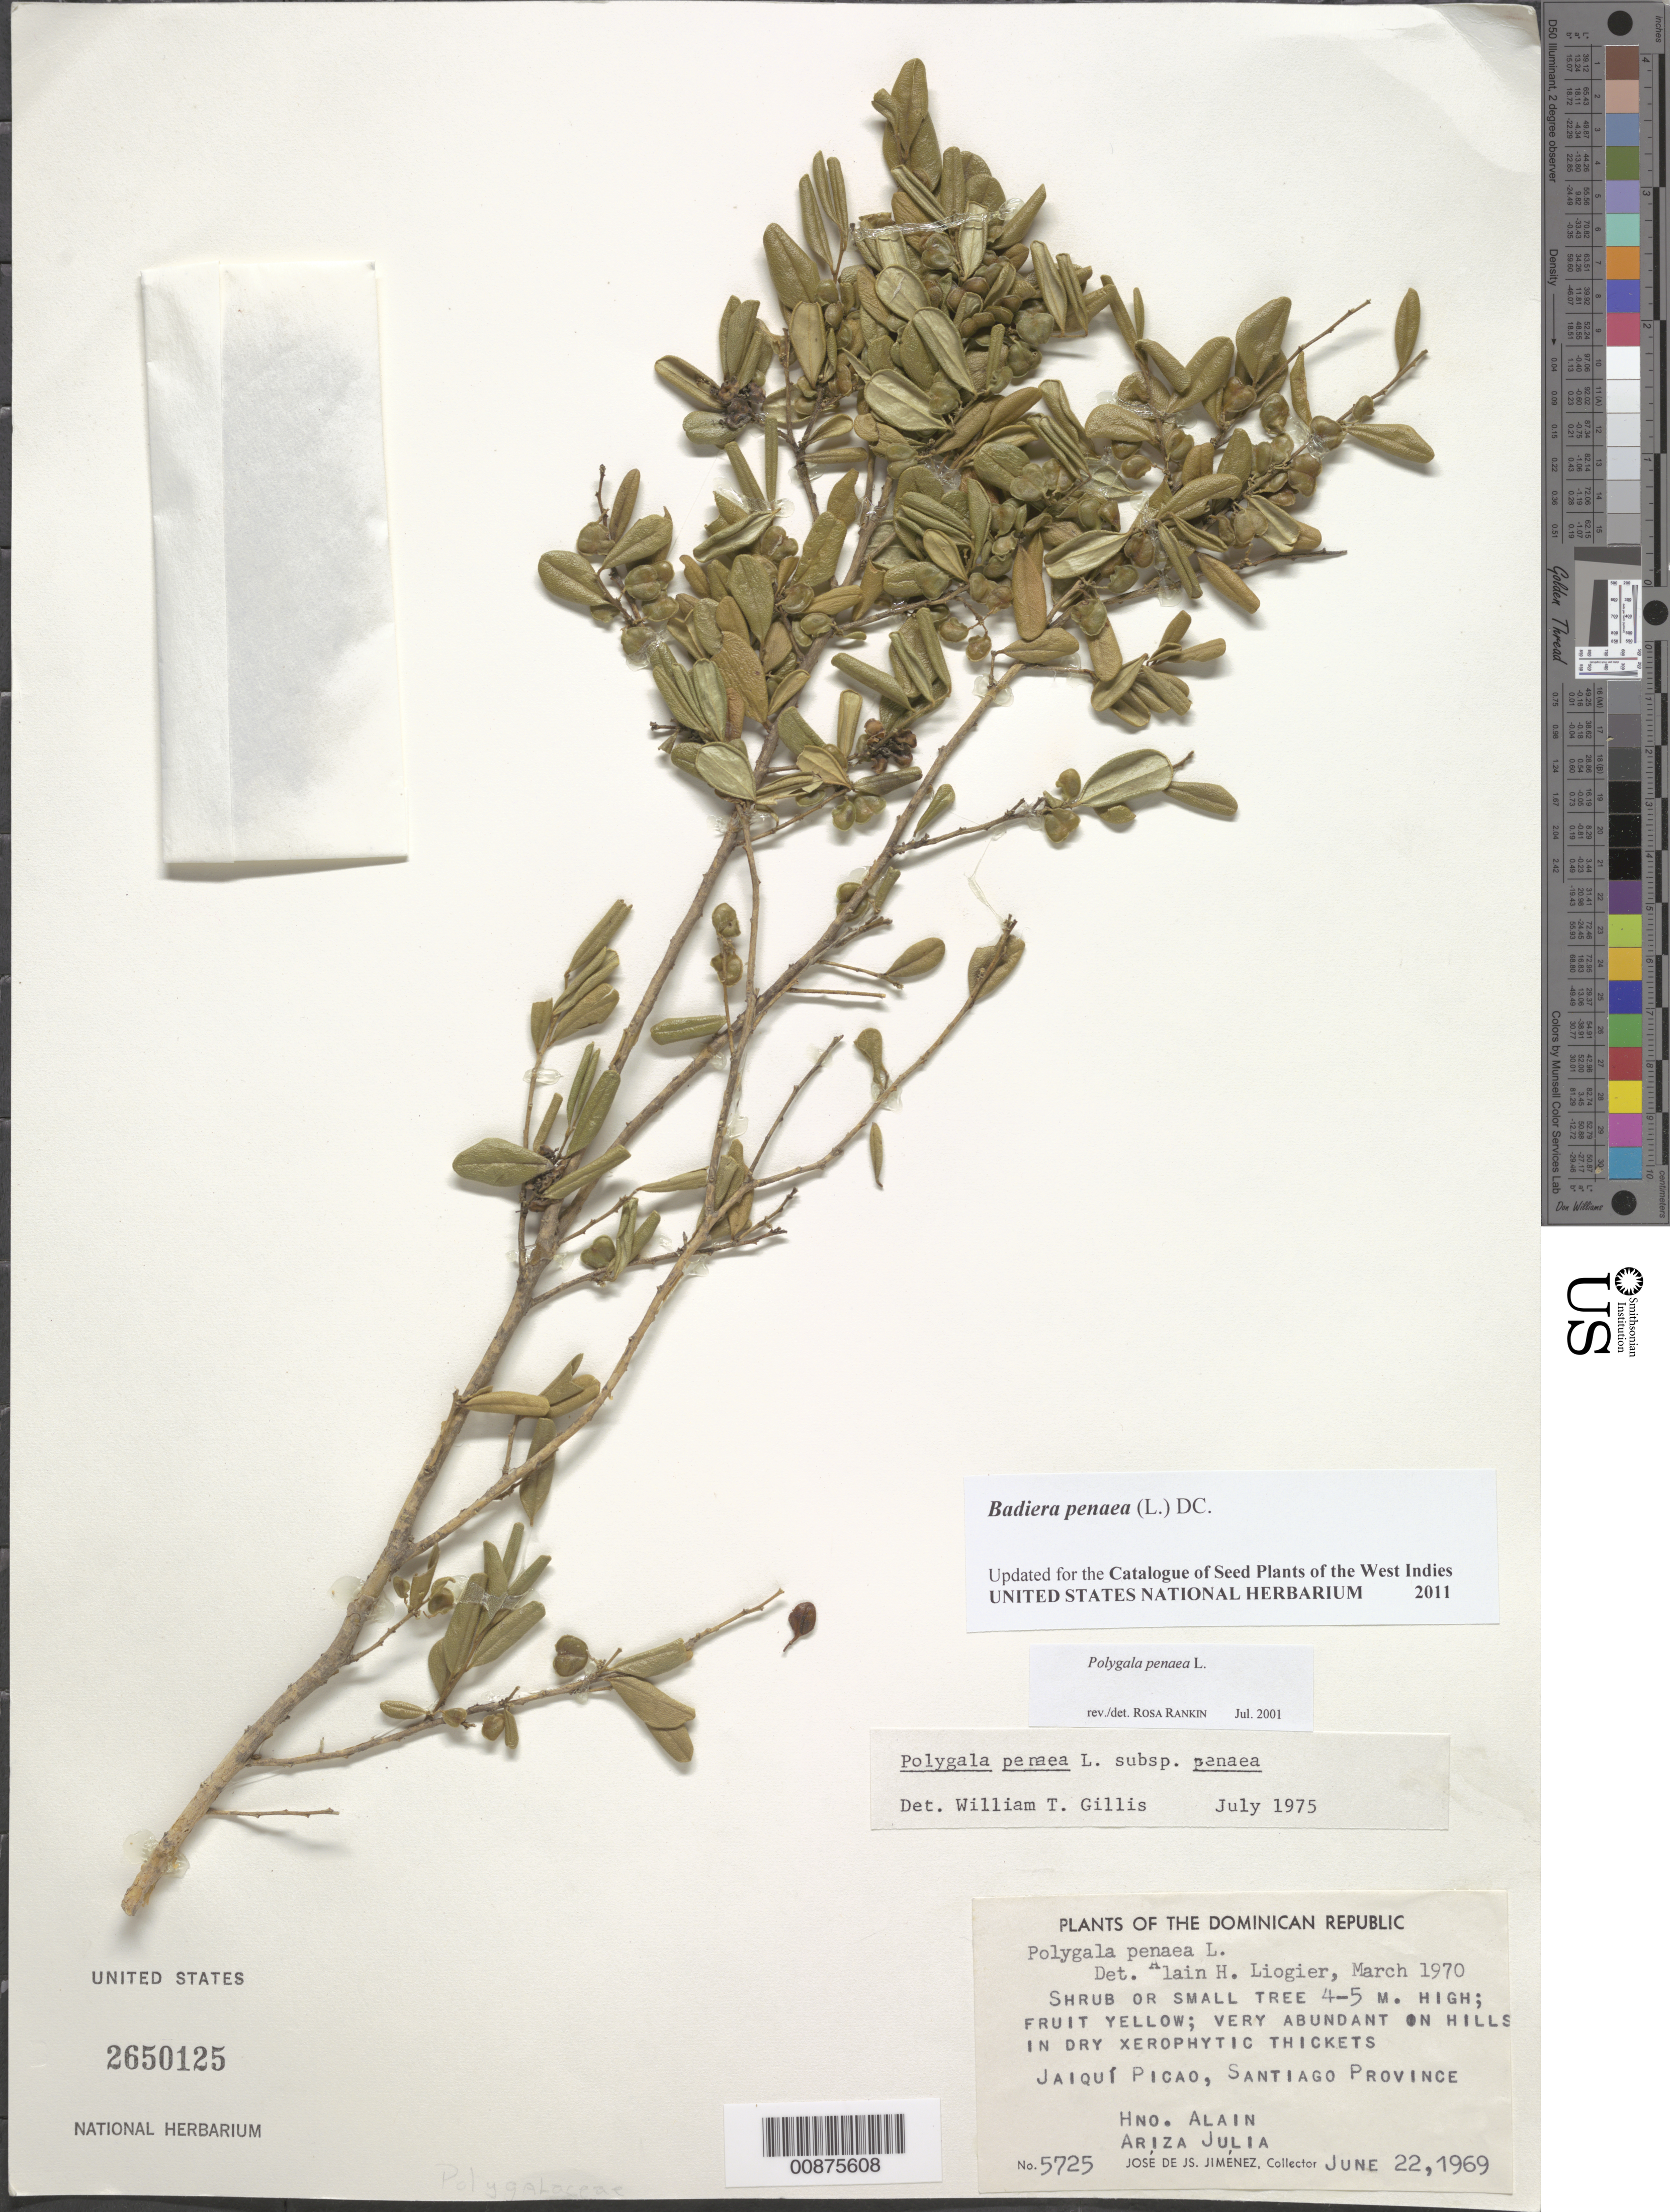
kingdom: Plantae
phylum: Tracheophyta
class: Magnoliopsida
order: Fabales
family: Polygalaceae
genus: Badiera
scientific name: Badiera penaea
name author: (L.) DC.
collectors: J. J. Jiménez Almonte, A. H. Liogier & L. Ariza-Julia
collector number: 5725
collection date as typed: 22 Jun 1969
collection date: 1969-06-22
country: Dominican Republic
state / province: Santiago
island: Hispaniola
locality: Jaiquí Picado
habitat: On hills in dry xerophytic thickets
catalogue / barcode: US 2650125